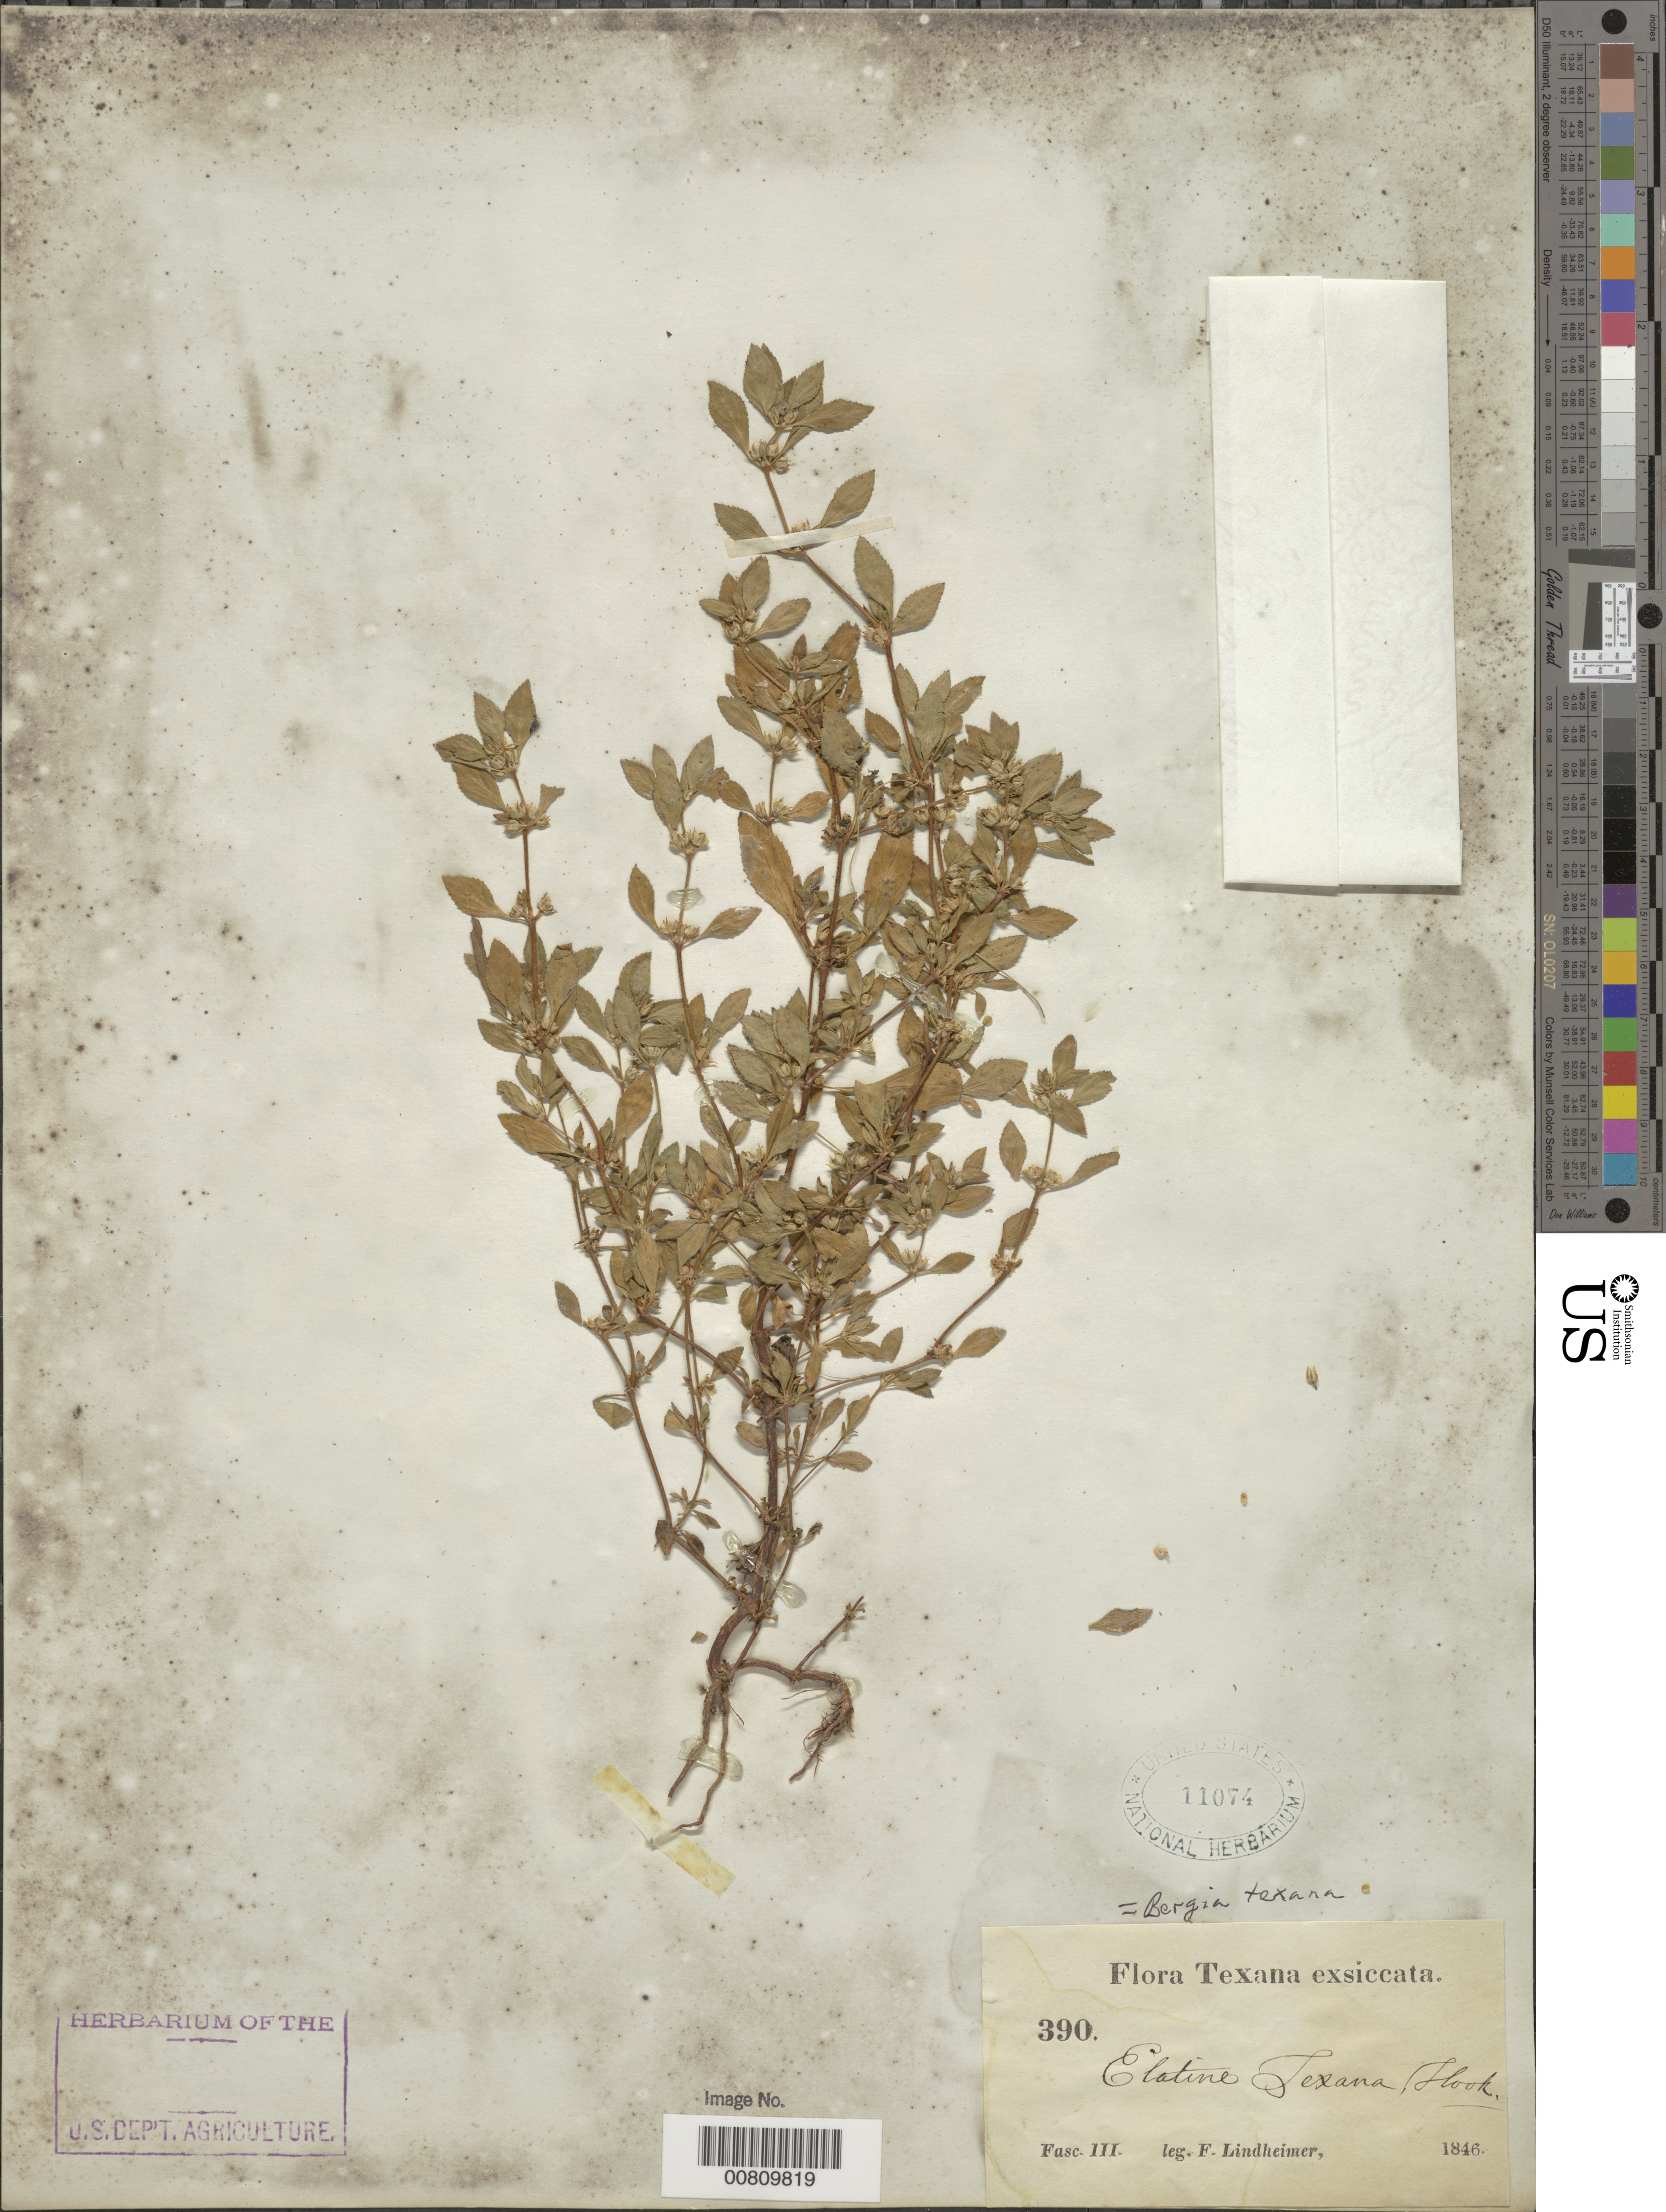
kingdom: Plantae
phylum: Tracheophyta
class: Magnoliopsida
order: Malpighiales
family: Elatinaceae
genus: Bergia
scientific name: Bergia texana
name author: (Hook.) Seub.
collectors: F. J. Lindheimer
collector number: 390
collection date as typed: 1846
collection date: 1846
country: United States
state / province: Texas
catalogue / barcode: US 11074